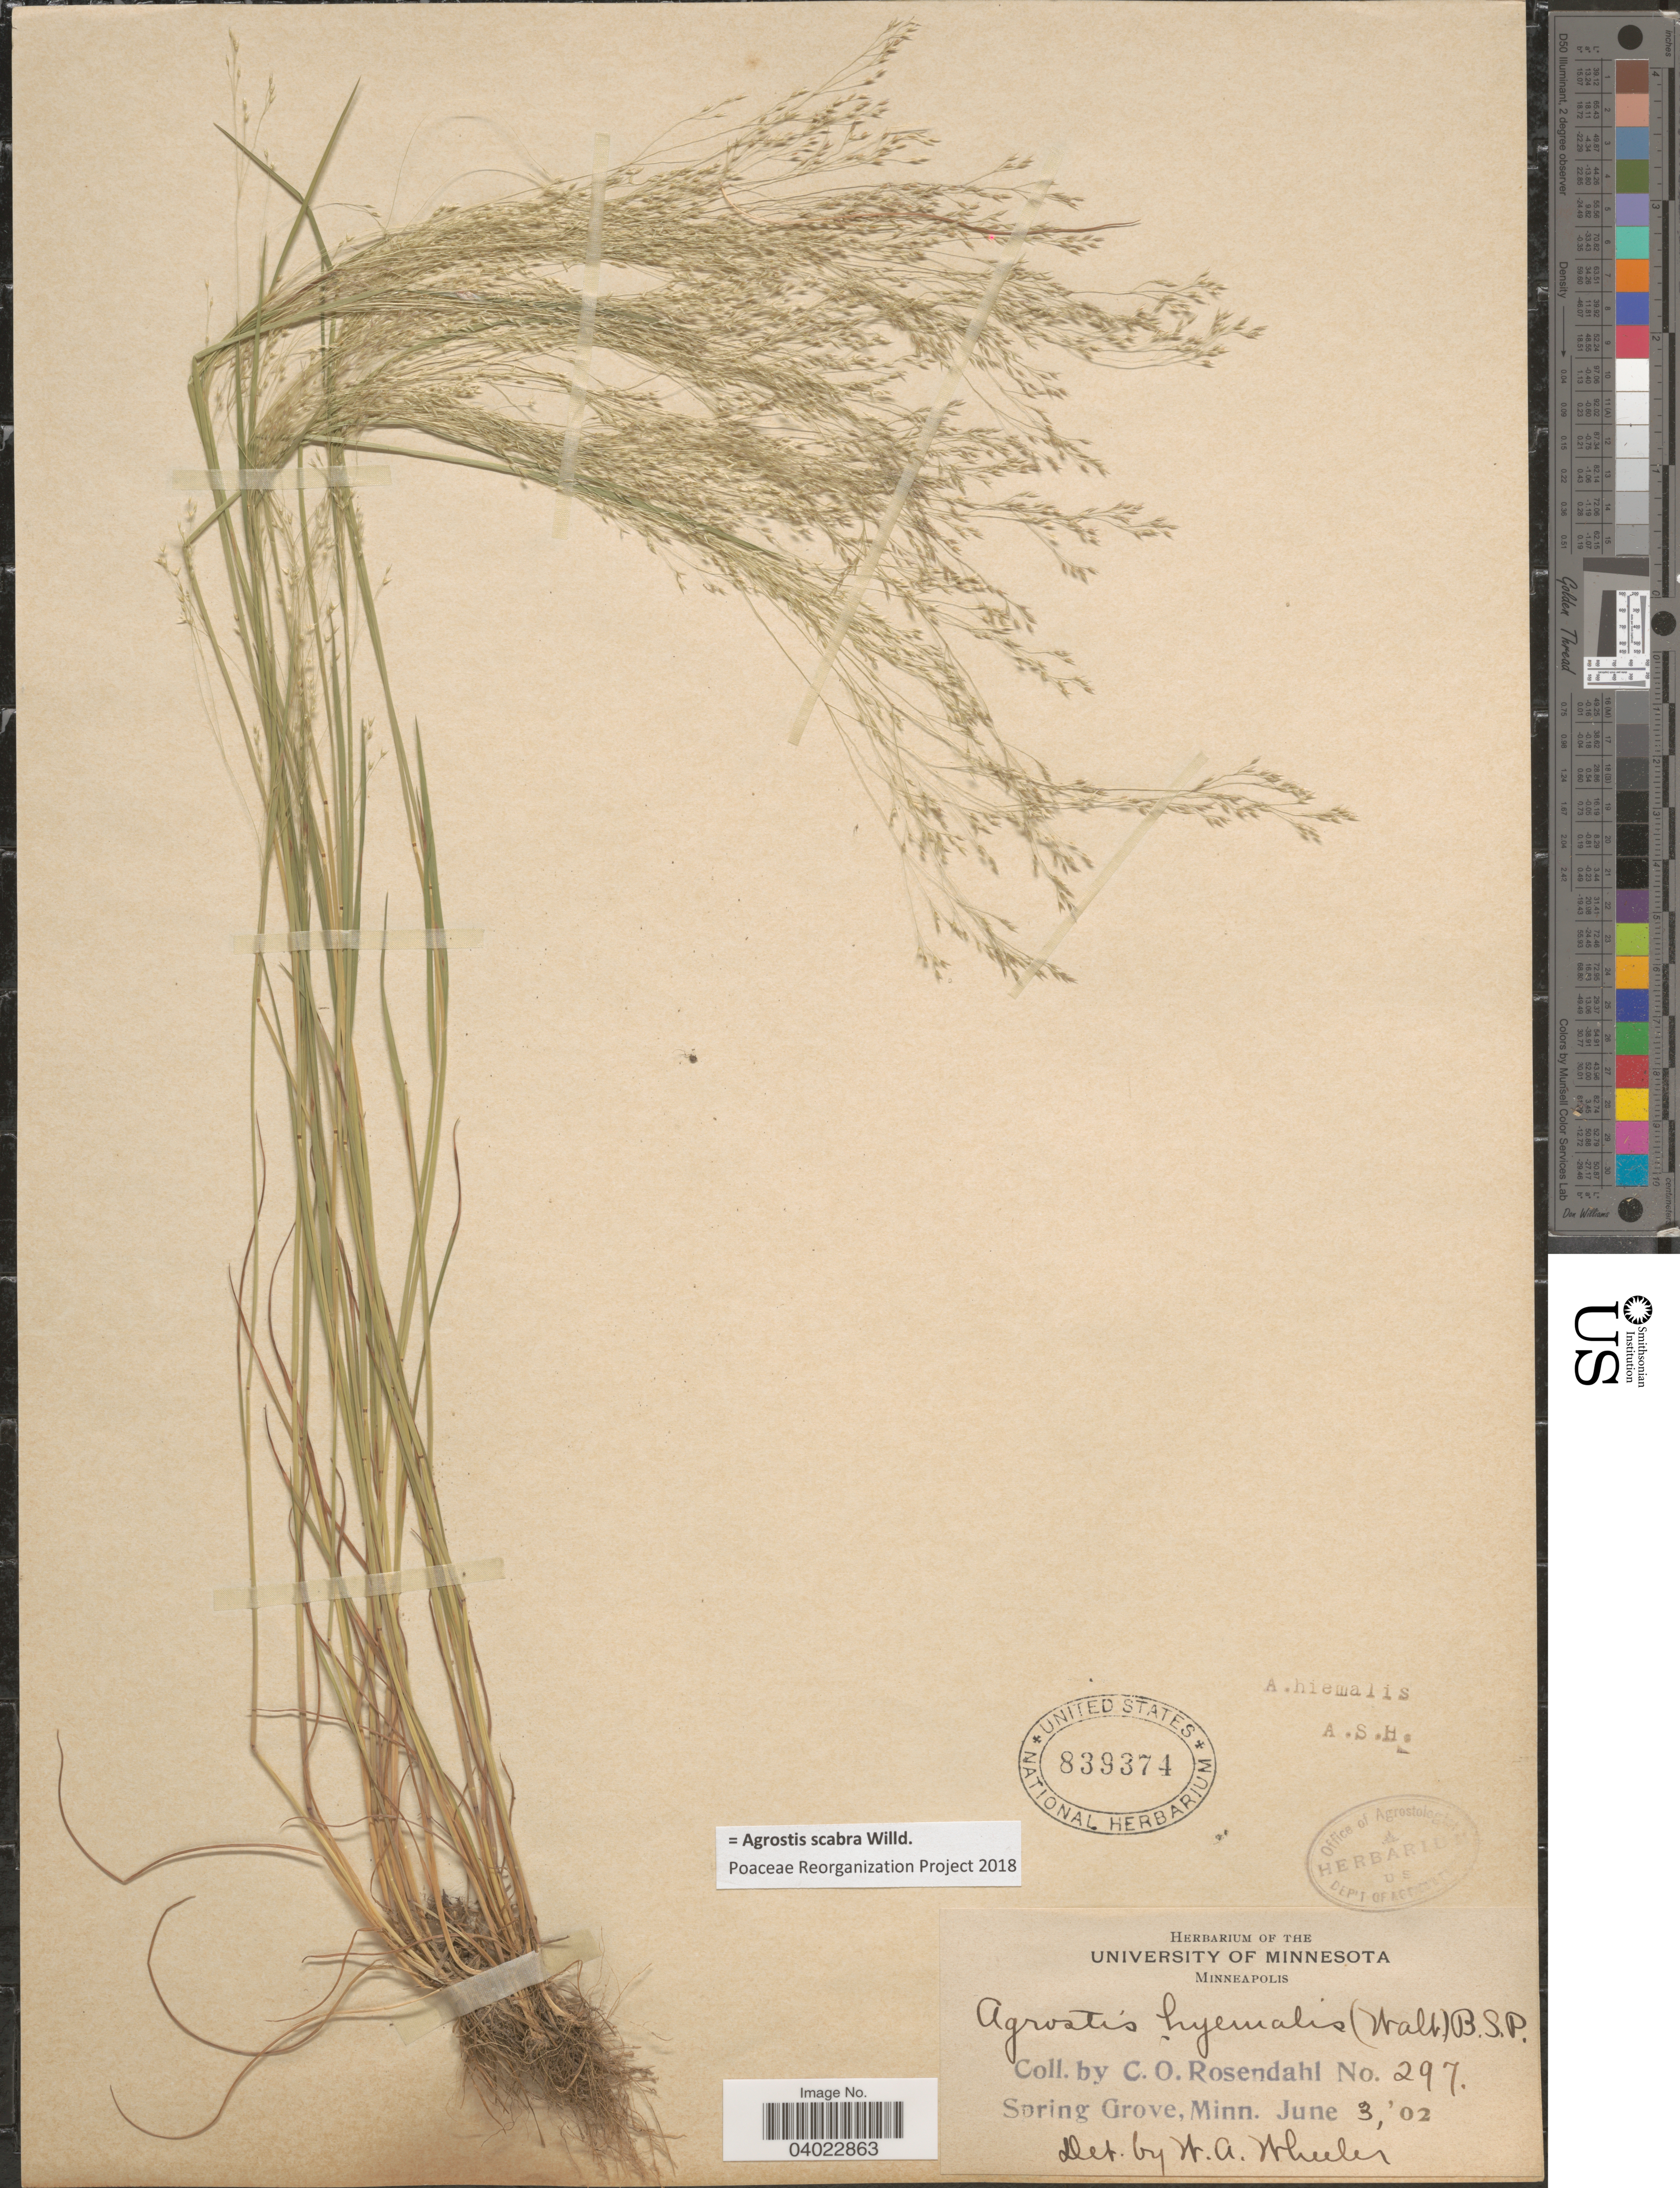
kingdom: Plantae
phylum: Tracheophyta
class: Liliopsida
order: Poales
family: Poaceae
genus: Agrostis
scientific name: Agrostis scabra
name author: Willd.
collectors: C. O. Rosendahl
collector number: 297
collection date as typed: Transcribed d/m/y: 3/6/2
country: United States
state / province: Minnesota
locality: Spring Grove.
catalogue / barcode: US 839374